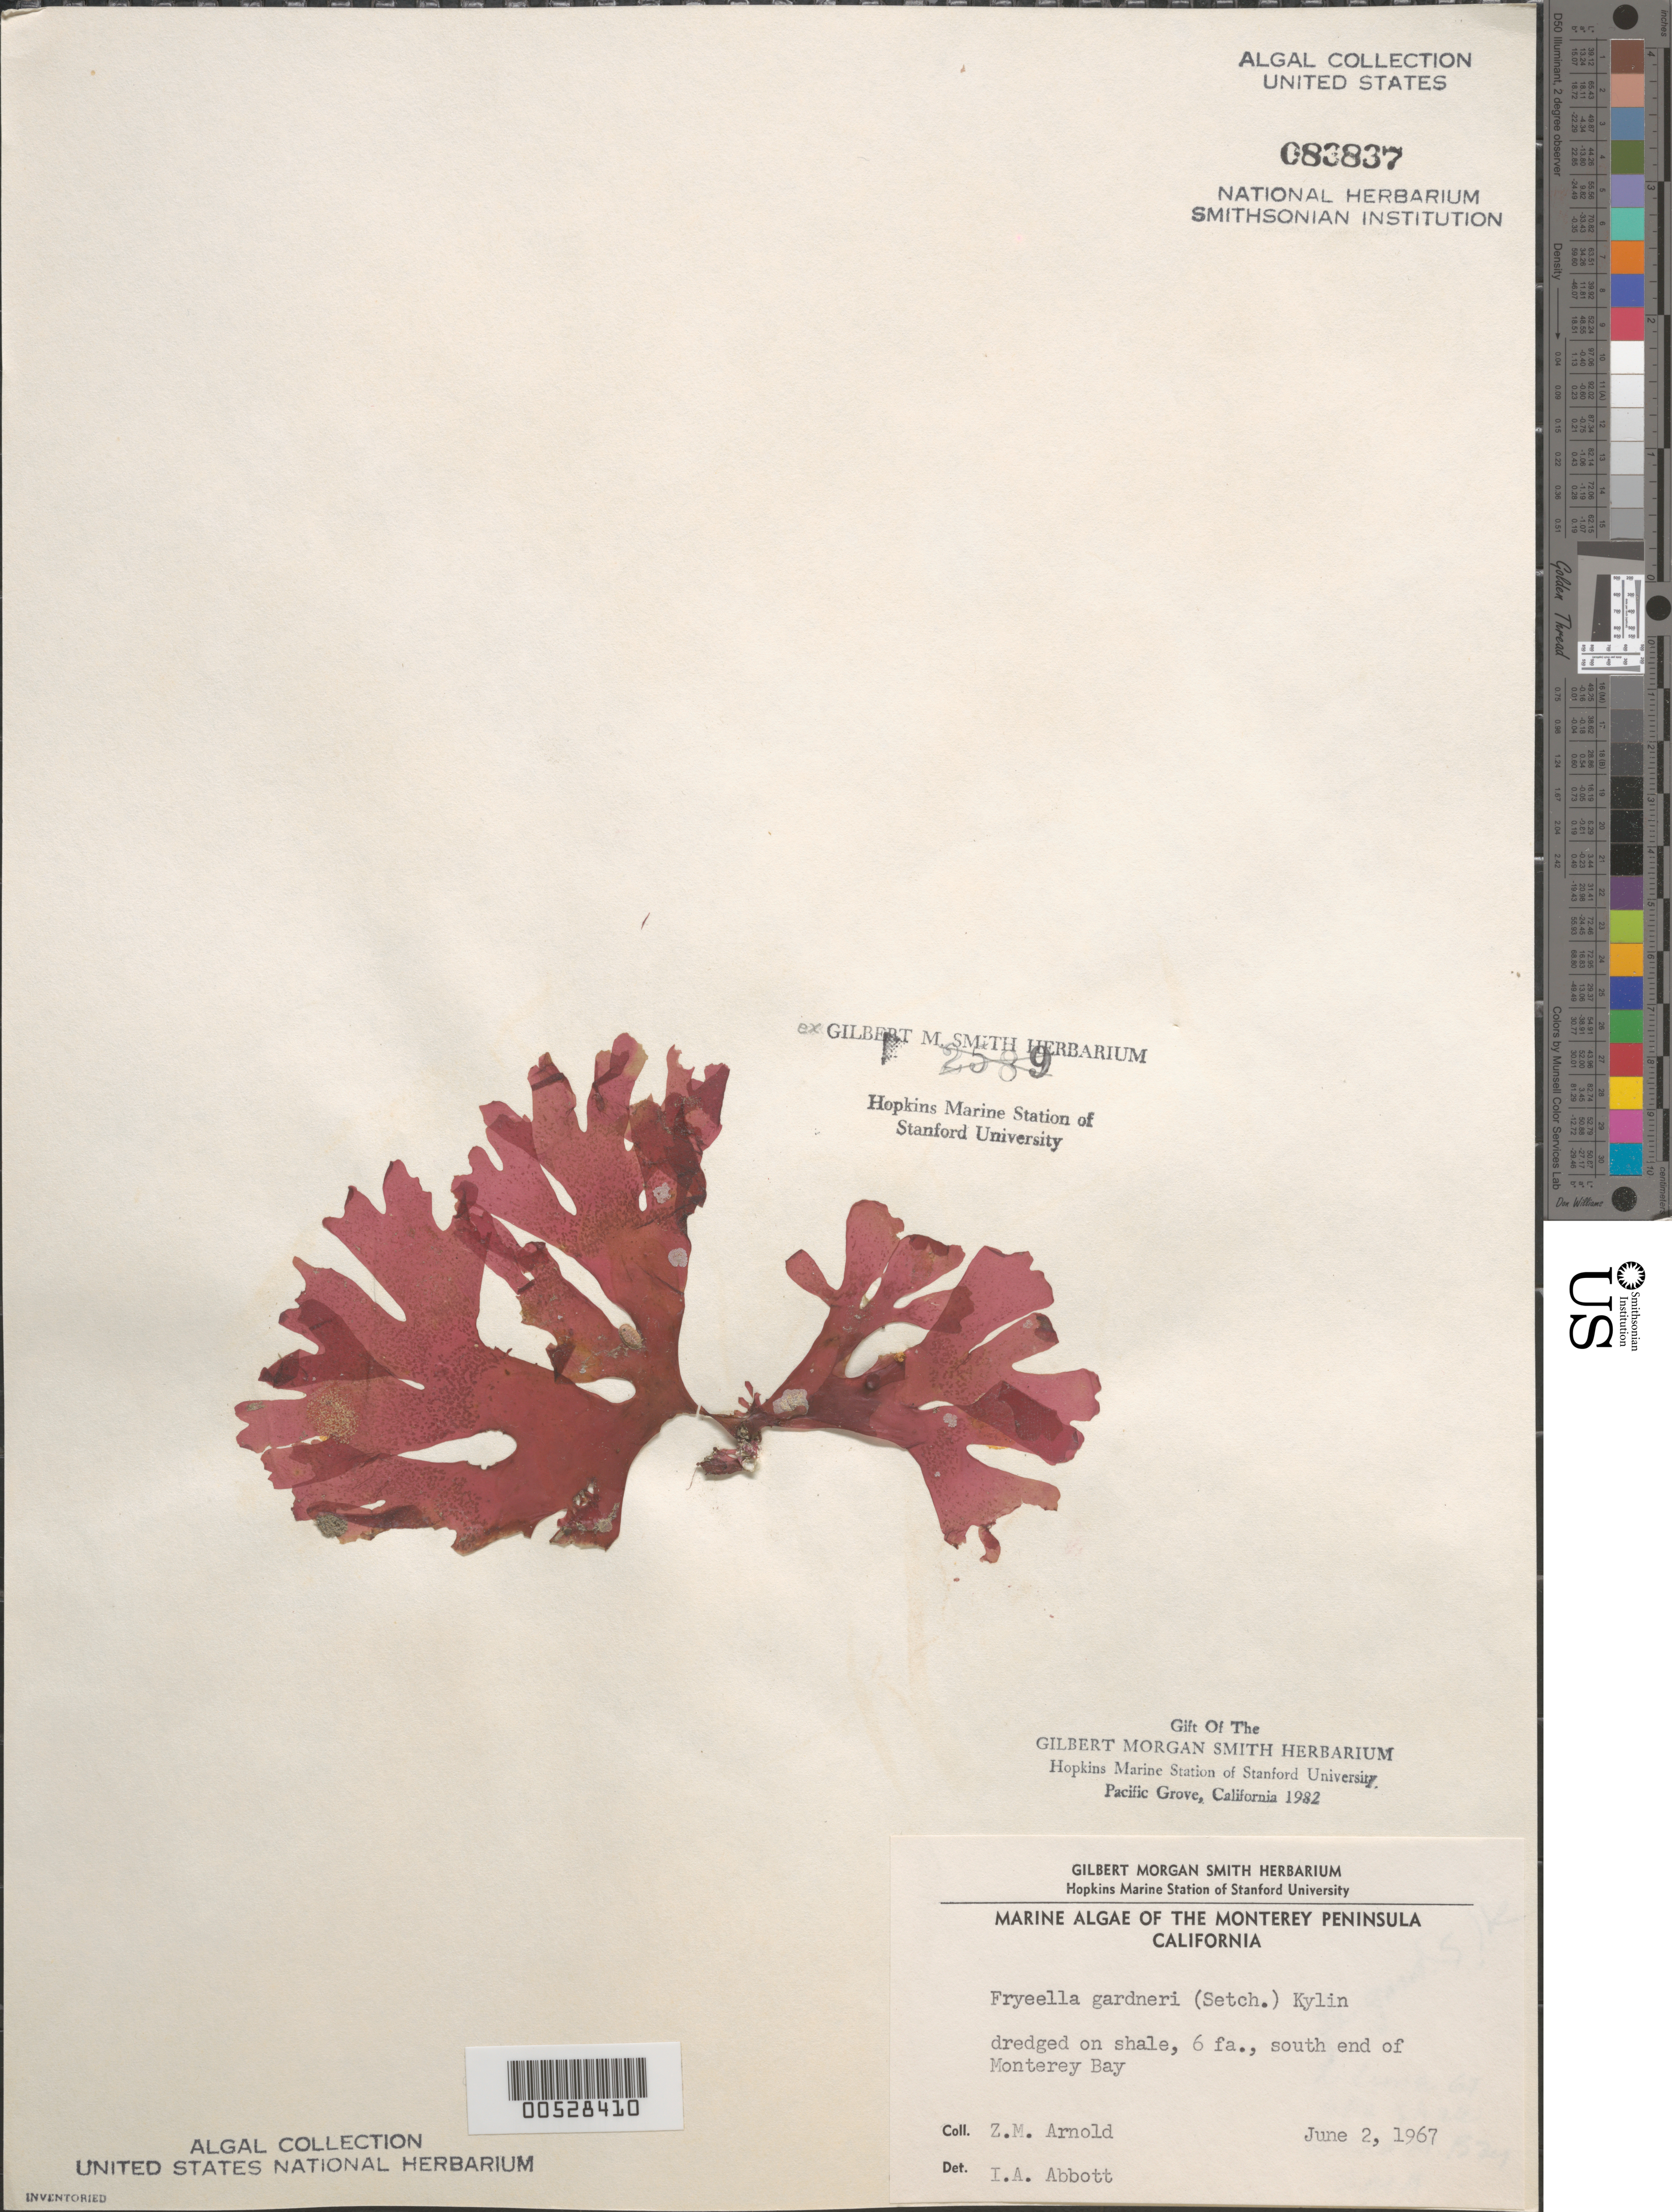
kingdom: Plantae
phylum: Rhodophyta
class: Florideophyceae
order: Rhodymeniales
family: Fryeellaceae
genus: Fryeella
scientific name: Fryeella gardneri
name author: (Setch.) Kylin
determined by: Abbott, Isabella A.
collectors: Z. M. Arnold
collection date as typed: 02 Jun 1967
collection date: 1967-06-02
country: United States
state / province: California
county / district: Monterey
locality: Monterey Bay, south end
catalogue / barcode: US 83837